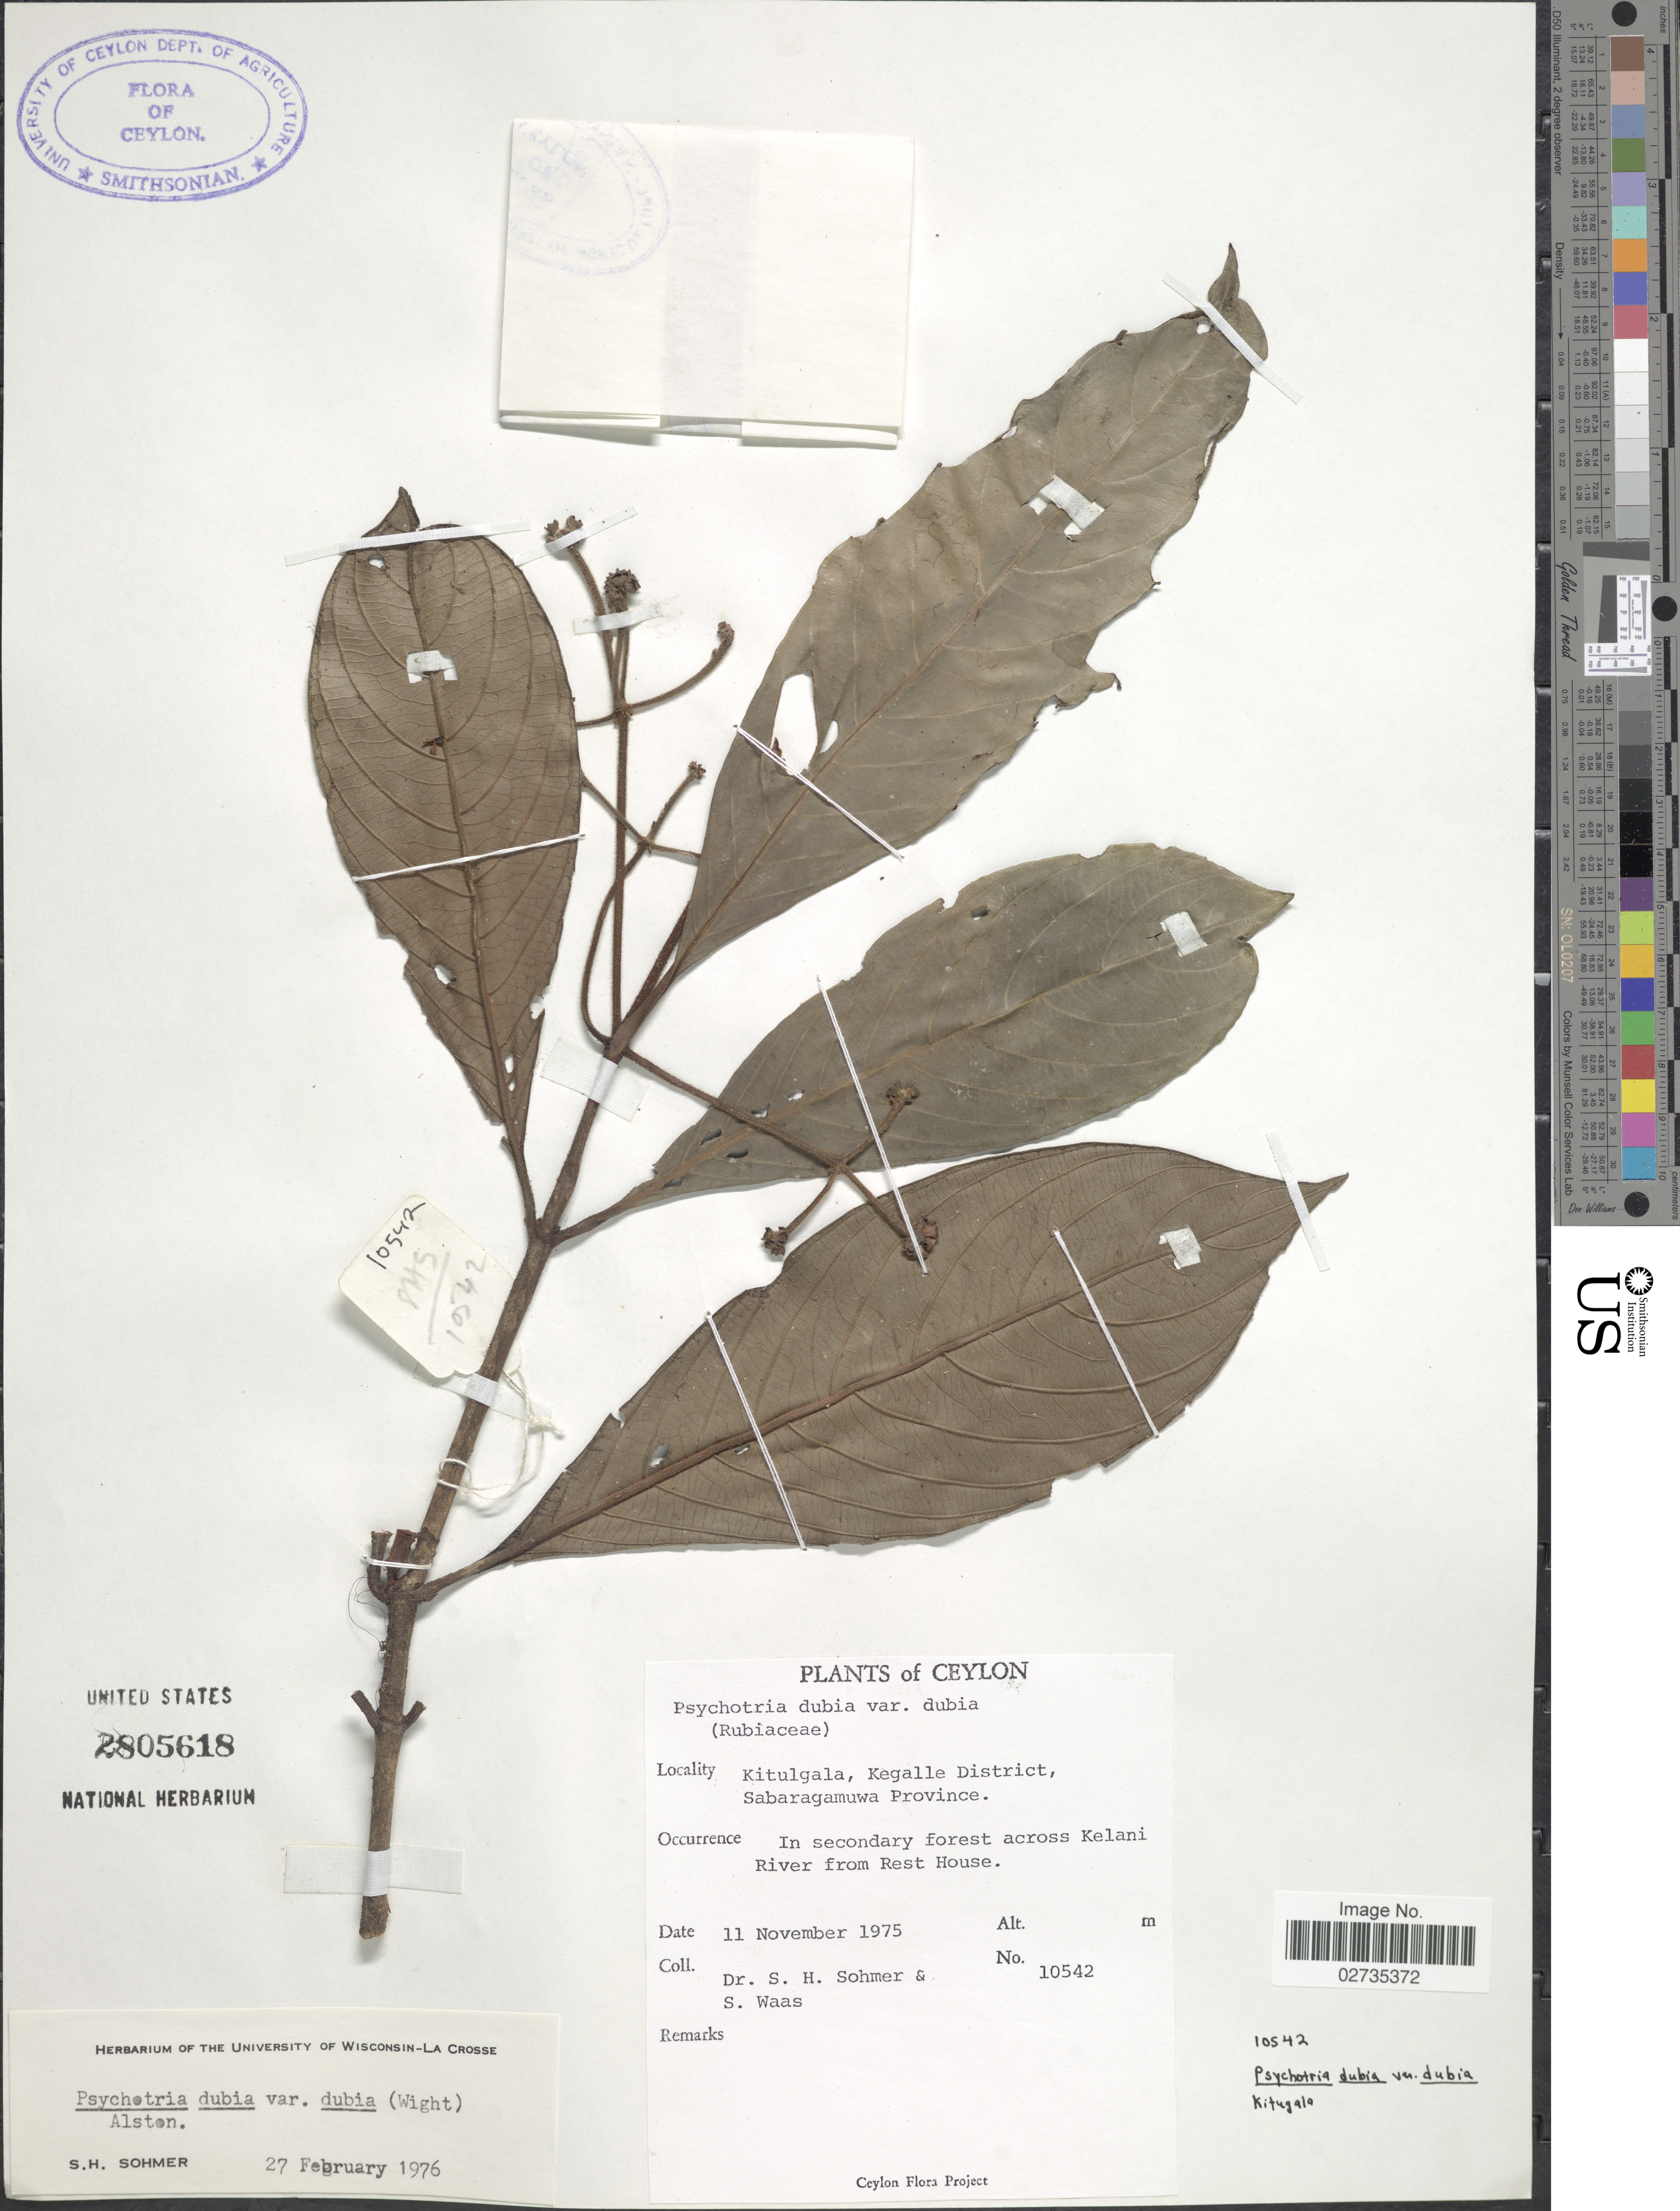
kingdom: Plantae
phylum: Tracheophyta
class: Magnoliopsida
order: Gentianales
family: Rubiaceae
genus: Psychotria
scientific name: Psychotria dubia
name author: (Wight) Alston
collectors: S. H. Sohmer & S. Waas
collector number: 10542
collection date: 1975-11-11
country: Sri Lanka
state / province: Sabaragamuwa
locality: Ceylon, Kitulgala, Kegalle District, Sabaragamuwa Province, In secondary forest across Kelani River from Rest House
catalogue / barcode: US 2805618